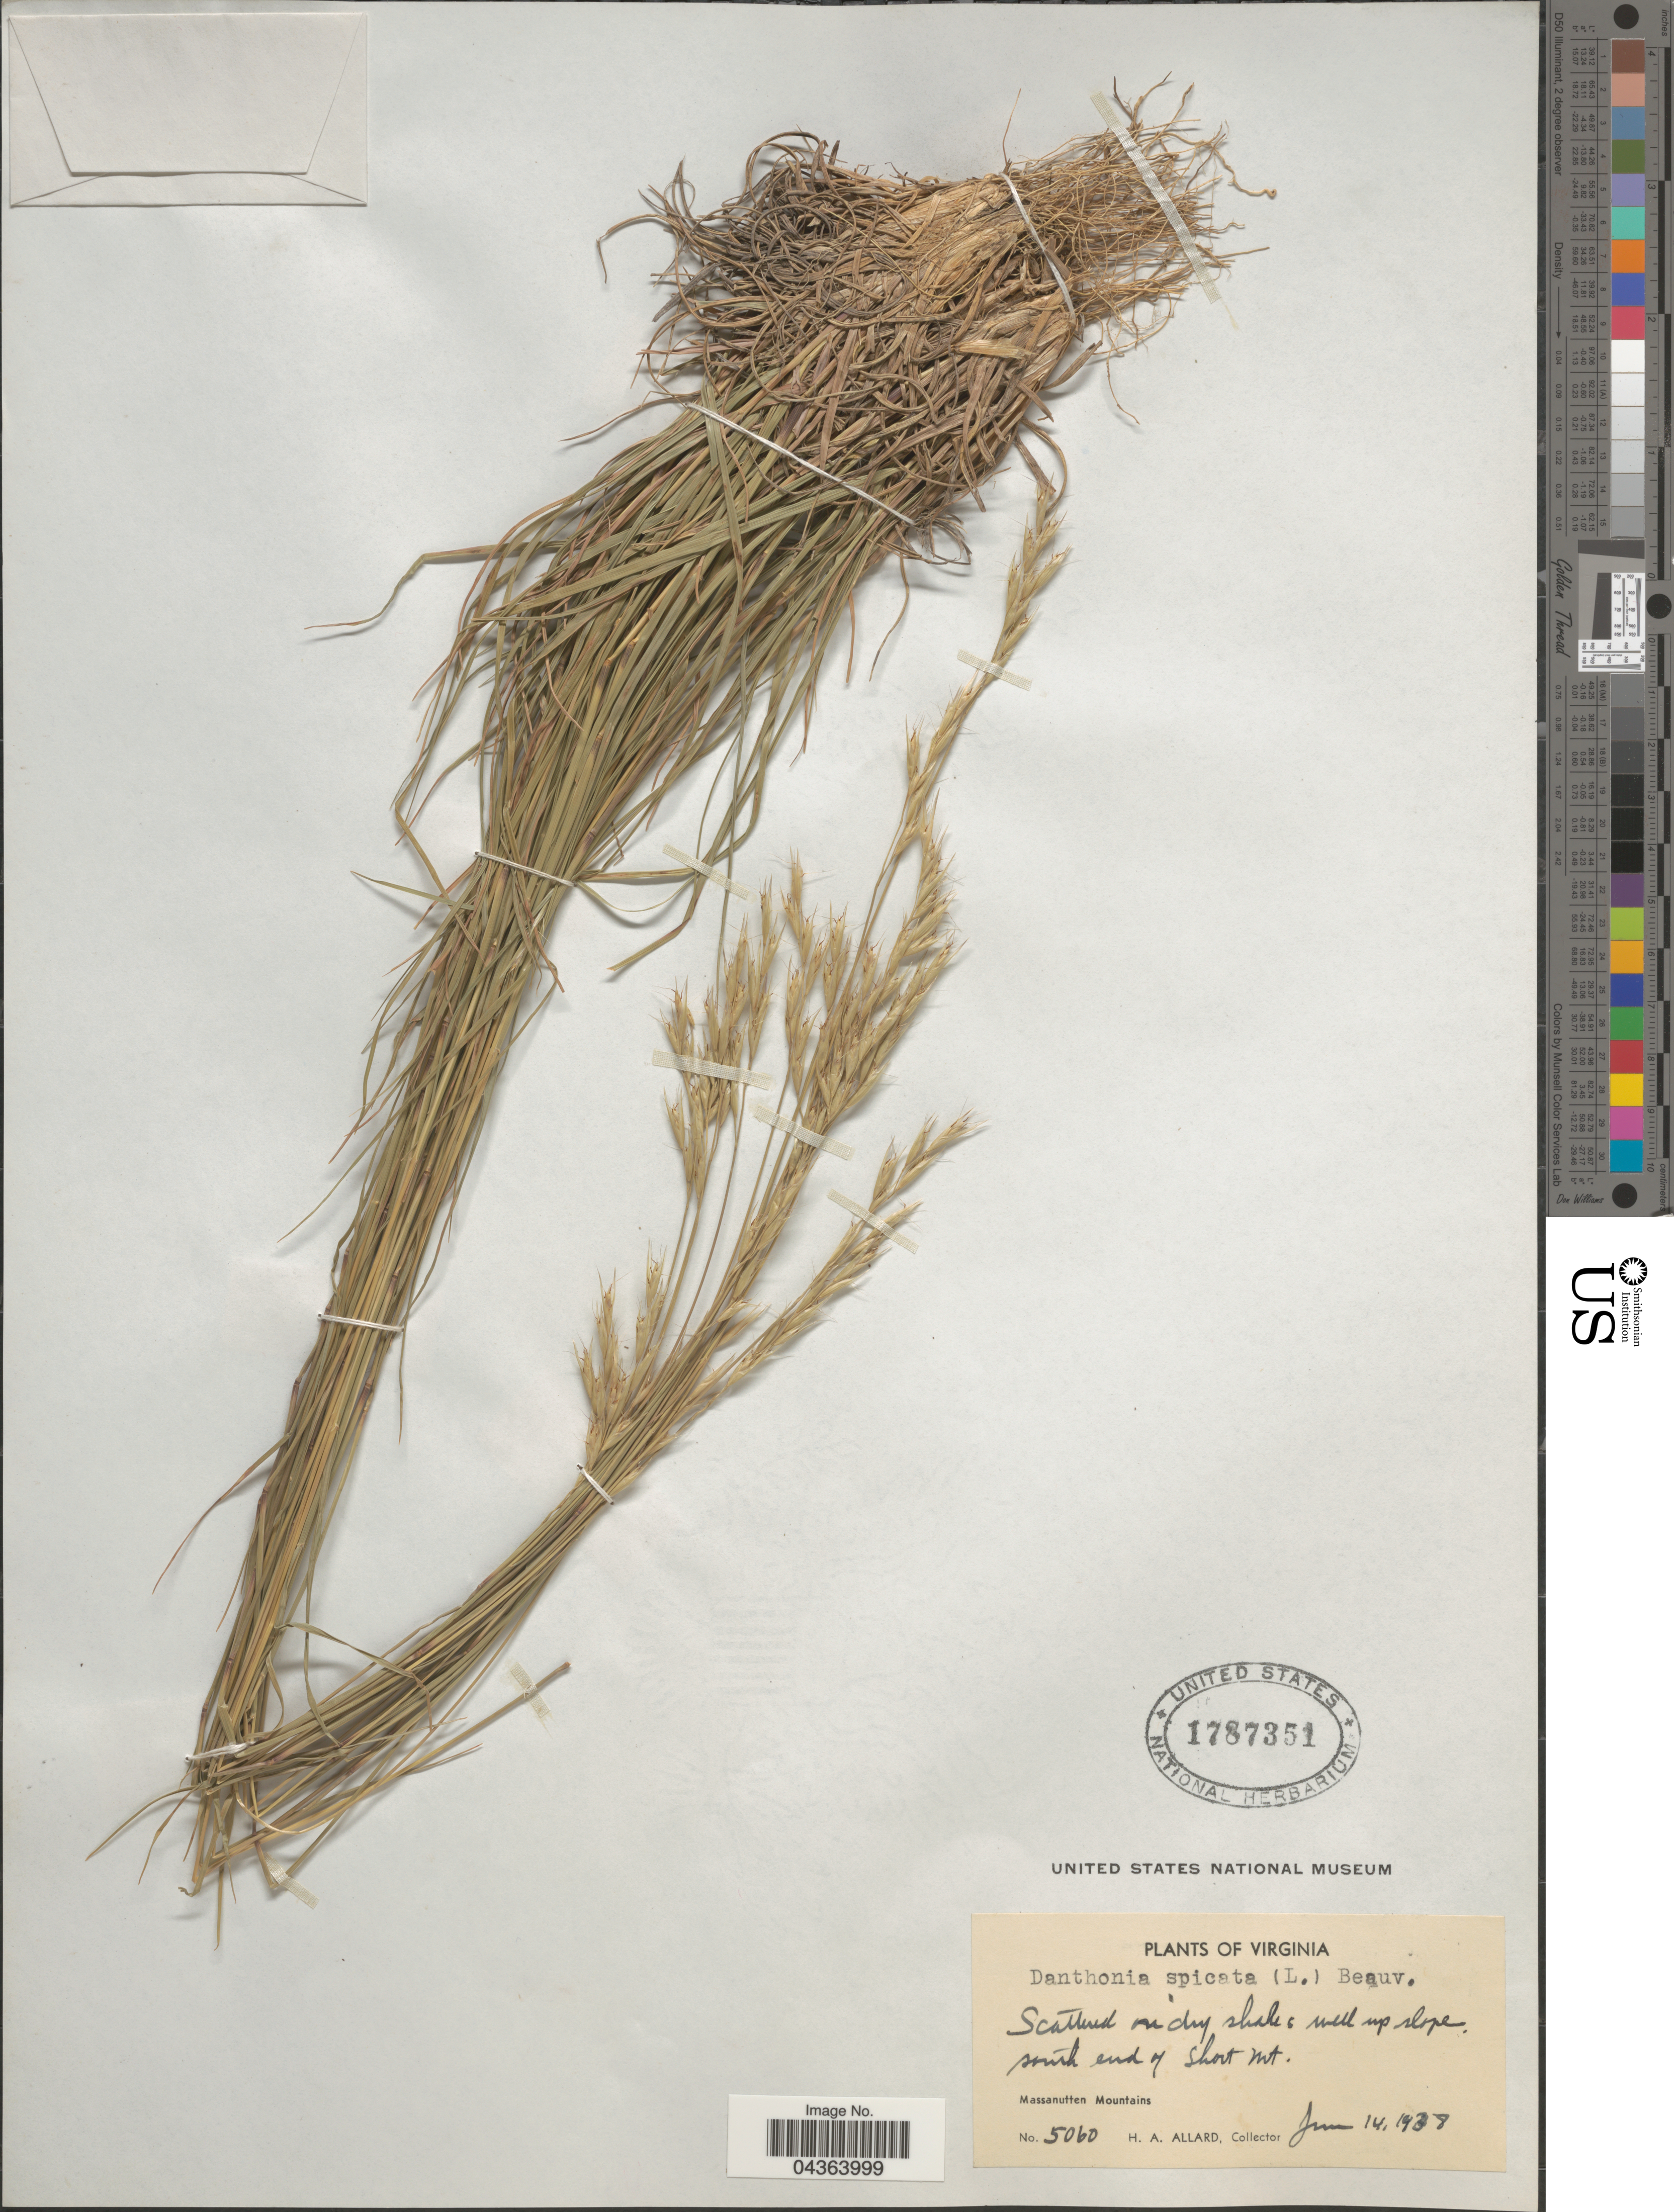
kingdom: Plantae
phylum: Tracheophyta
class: Liliopsida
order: Poales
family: Poaceae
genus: Danthonia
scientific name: Danthonia spicata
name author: (L.) P. Beauv. ex Roem. & Schult.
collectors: H. A. Allard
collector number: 5060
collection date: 1938-06-14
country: United States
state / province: Virginia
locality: On dry shales well up slope, south end of Short Mt. Massanutten Mountains.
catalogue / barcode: US 1787351